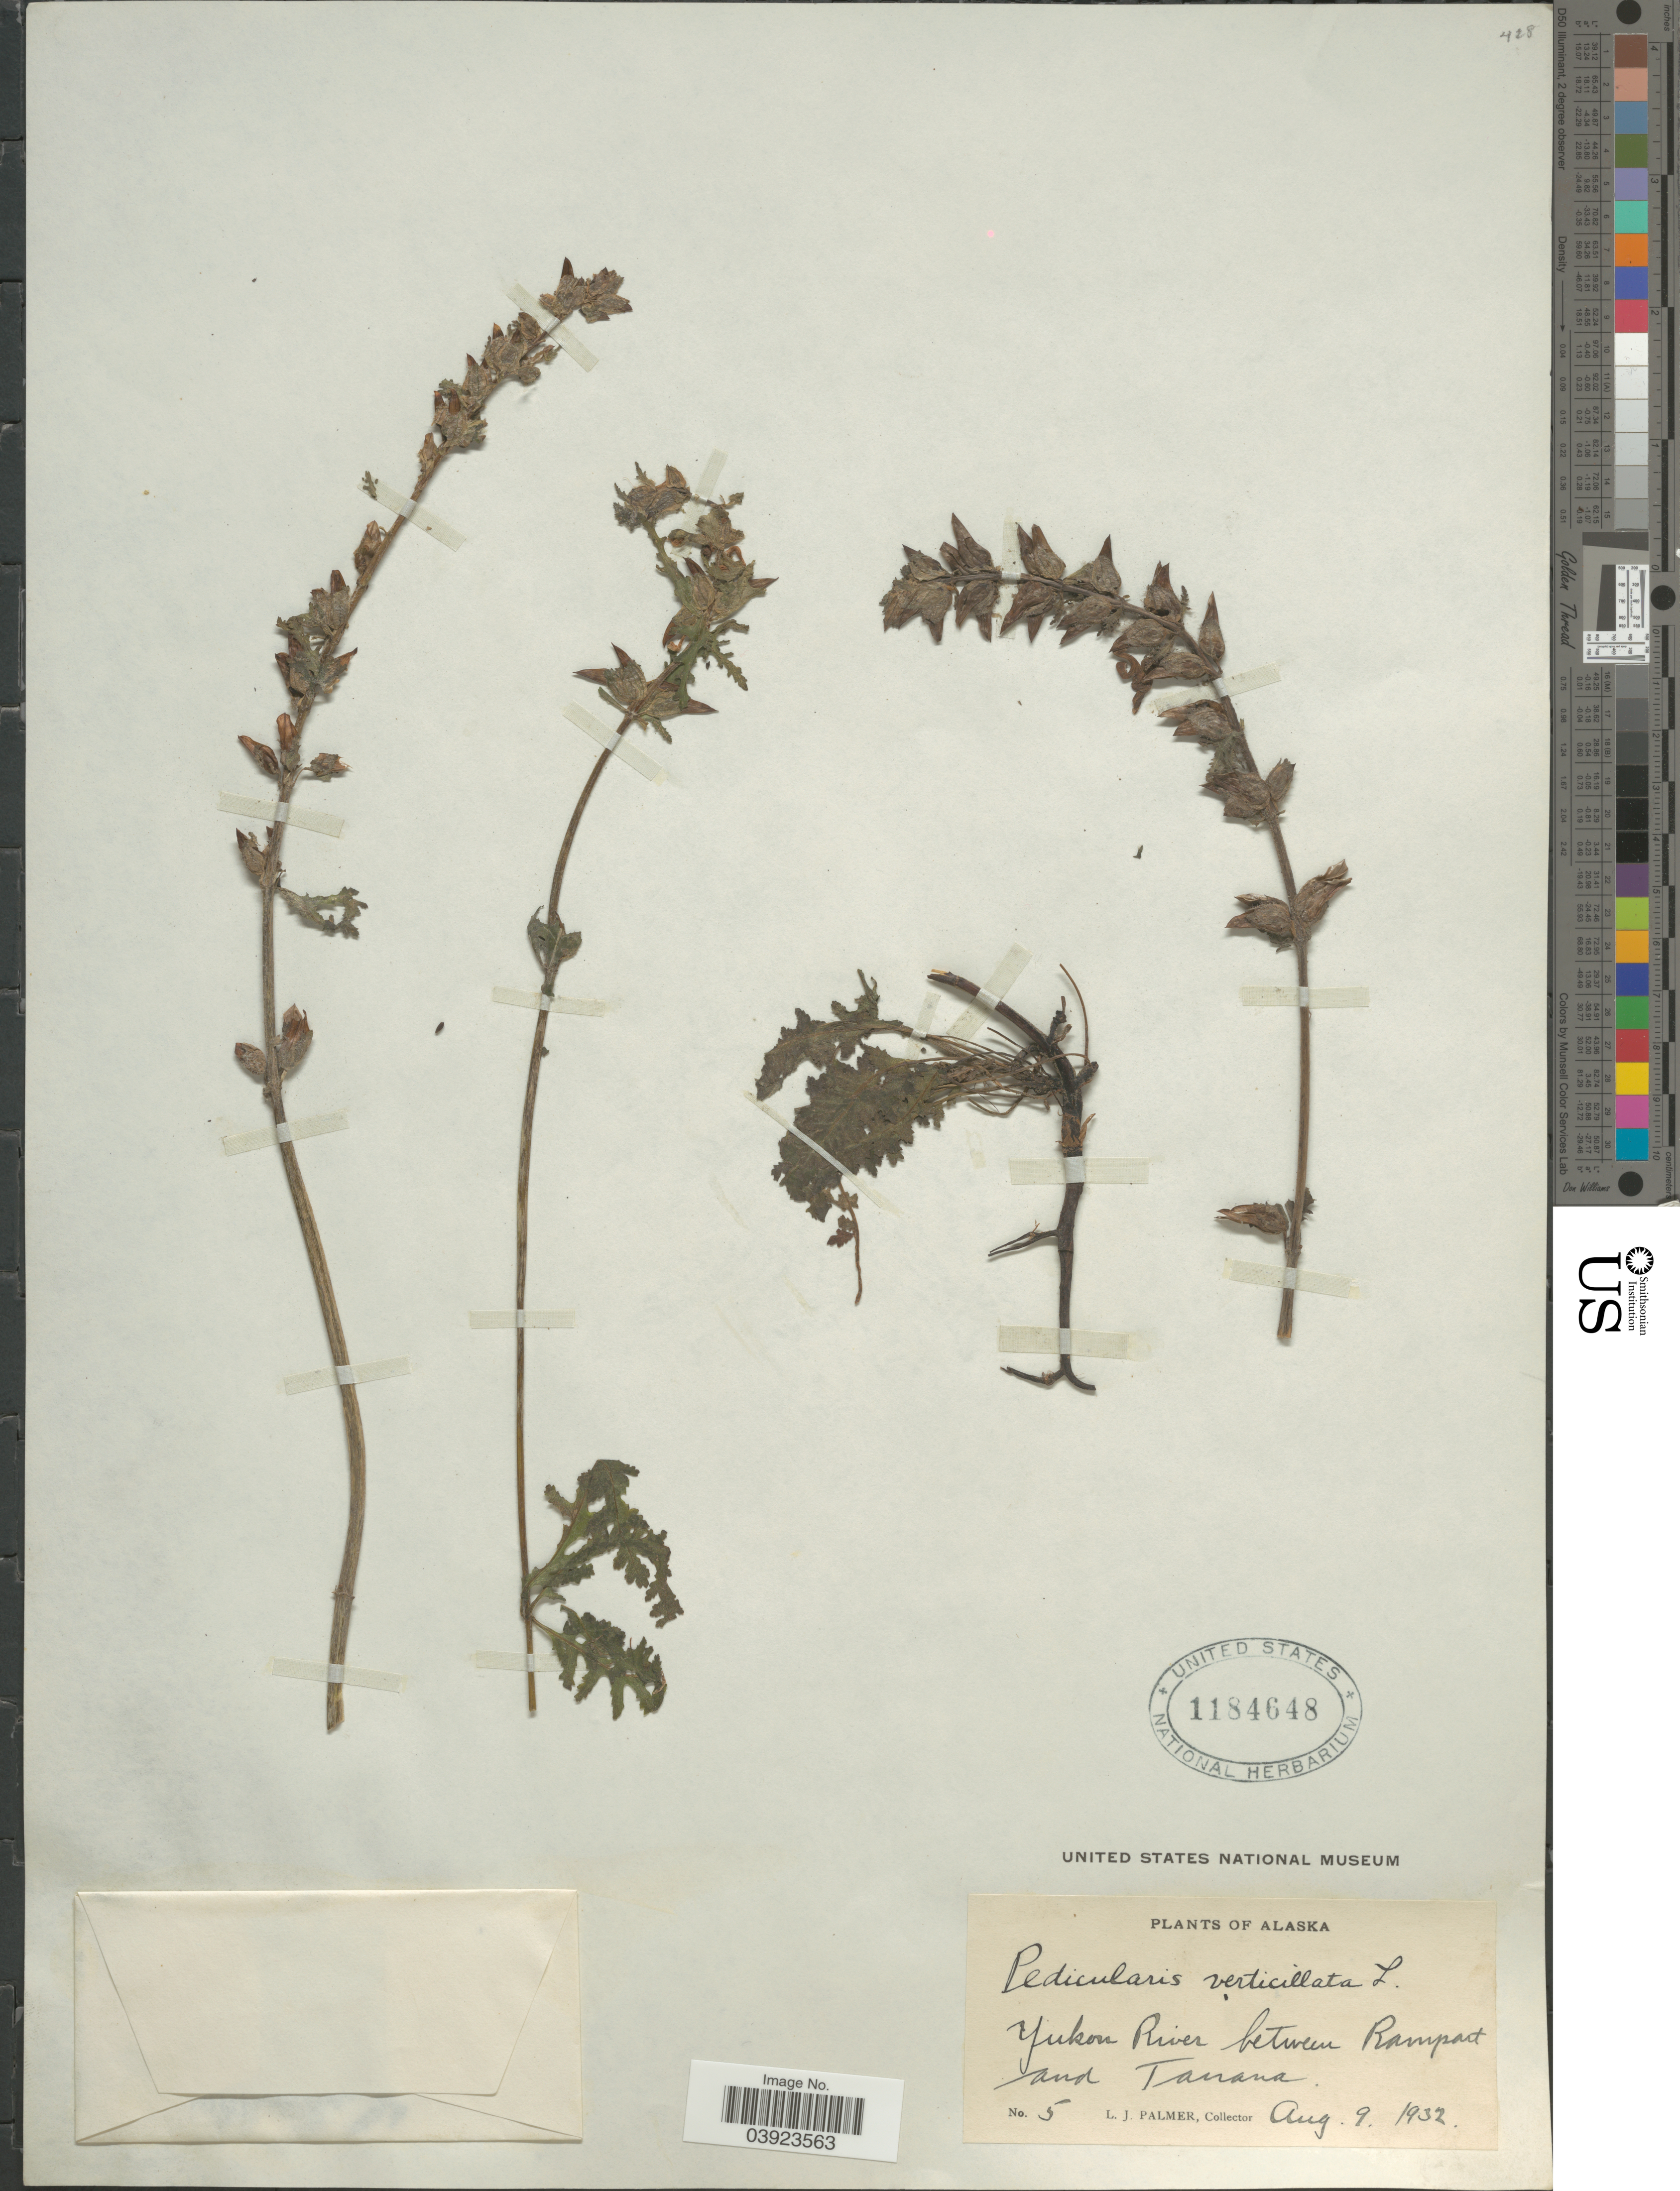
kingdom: Plantae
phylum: Tracheophyta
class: Magnoliopsida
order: Lamiales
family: Orobanchaceae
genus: Pedicularis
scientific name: Pedicularis verticillata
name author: L.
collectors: L. J. Palmer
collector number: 5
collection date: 1932-08-09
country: United States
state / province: Alaska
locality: Yukon River between Rampart and Tanana.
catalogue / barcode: US 1184648